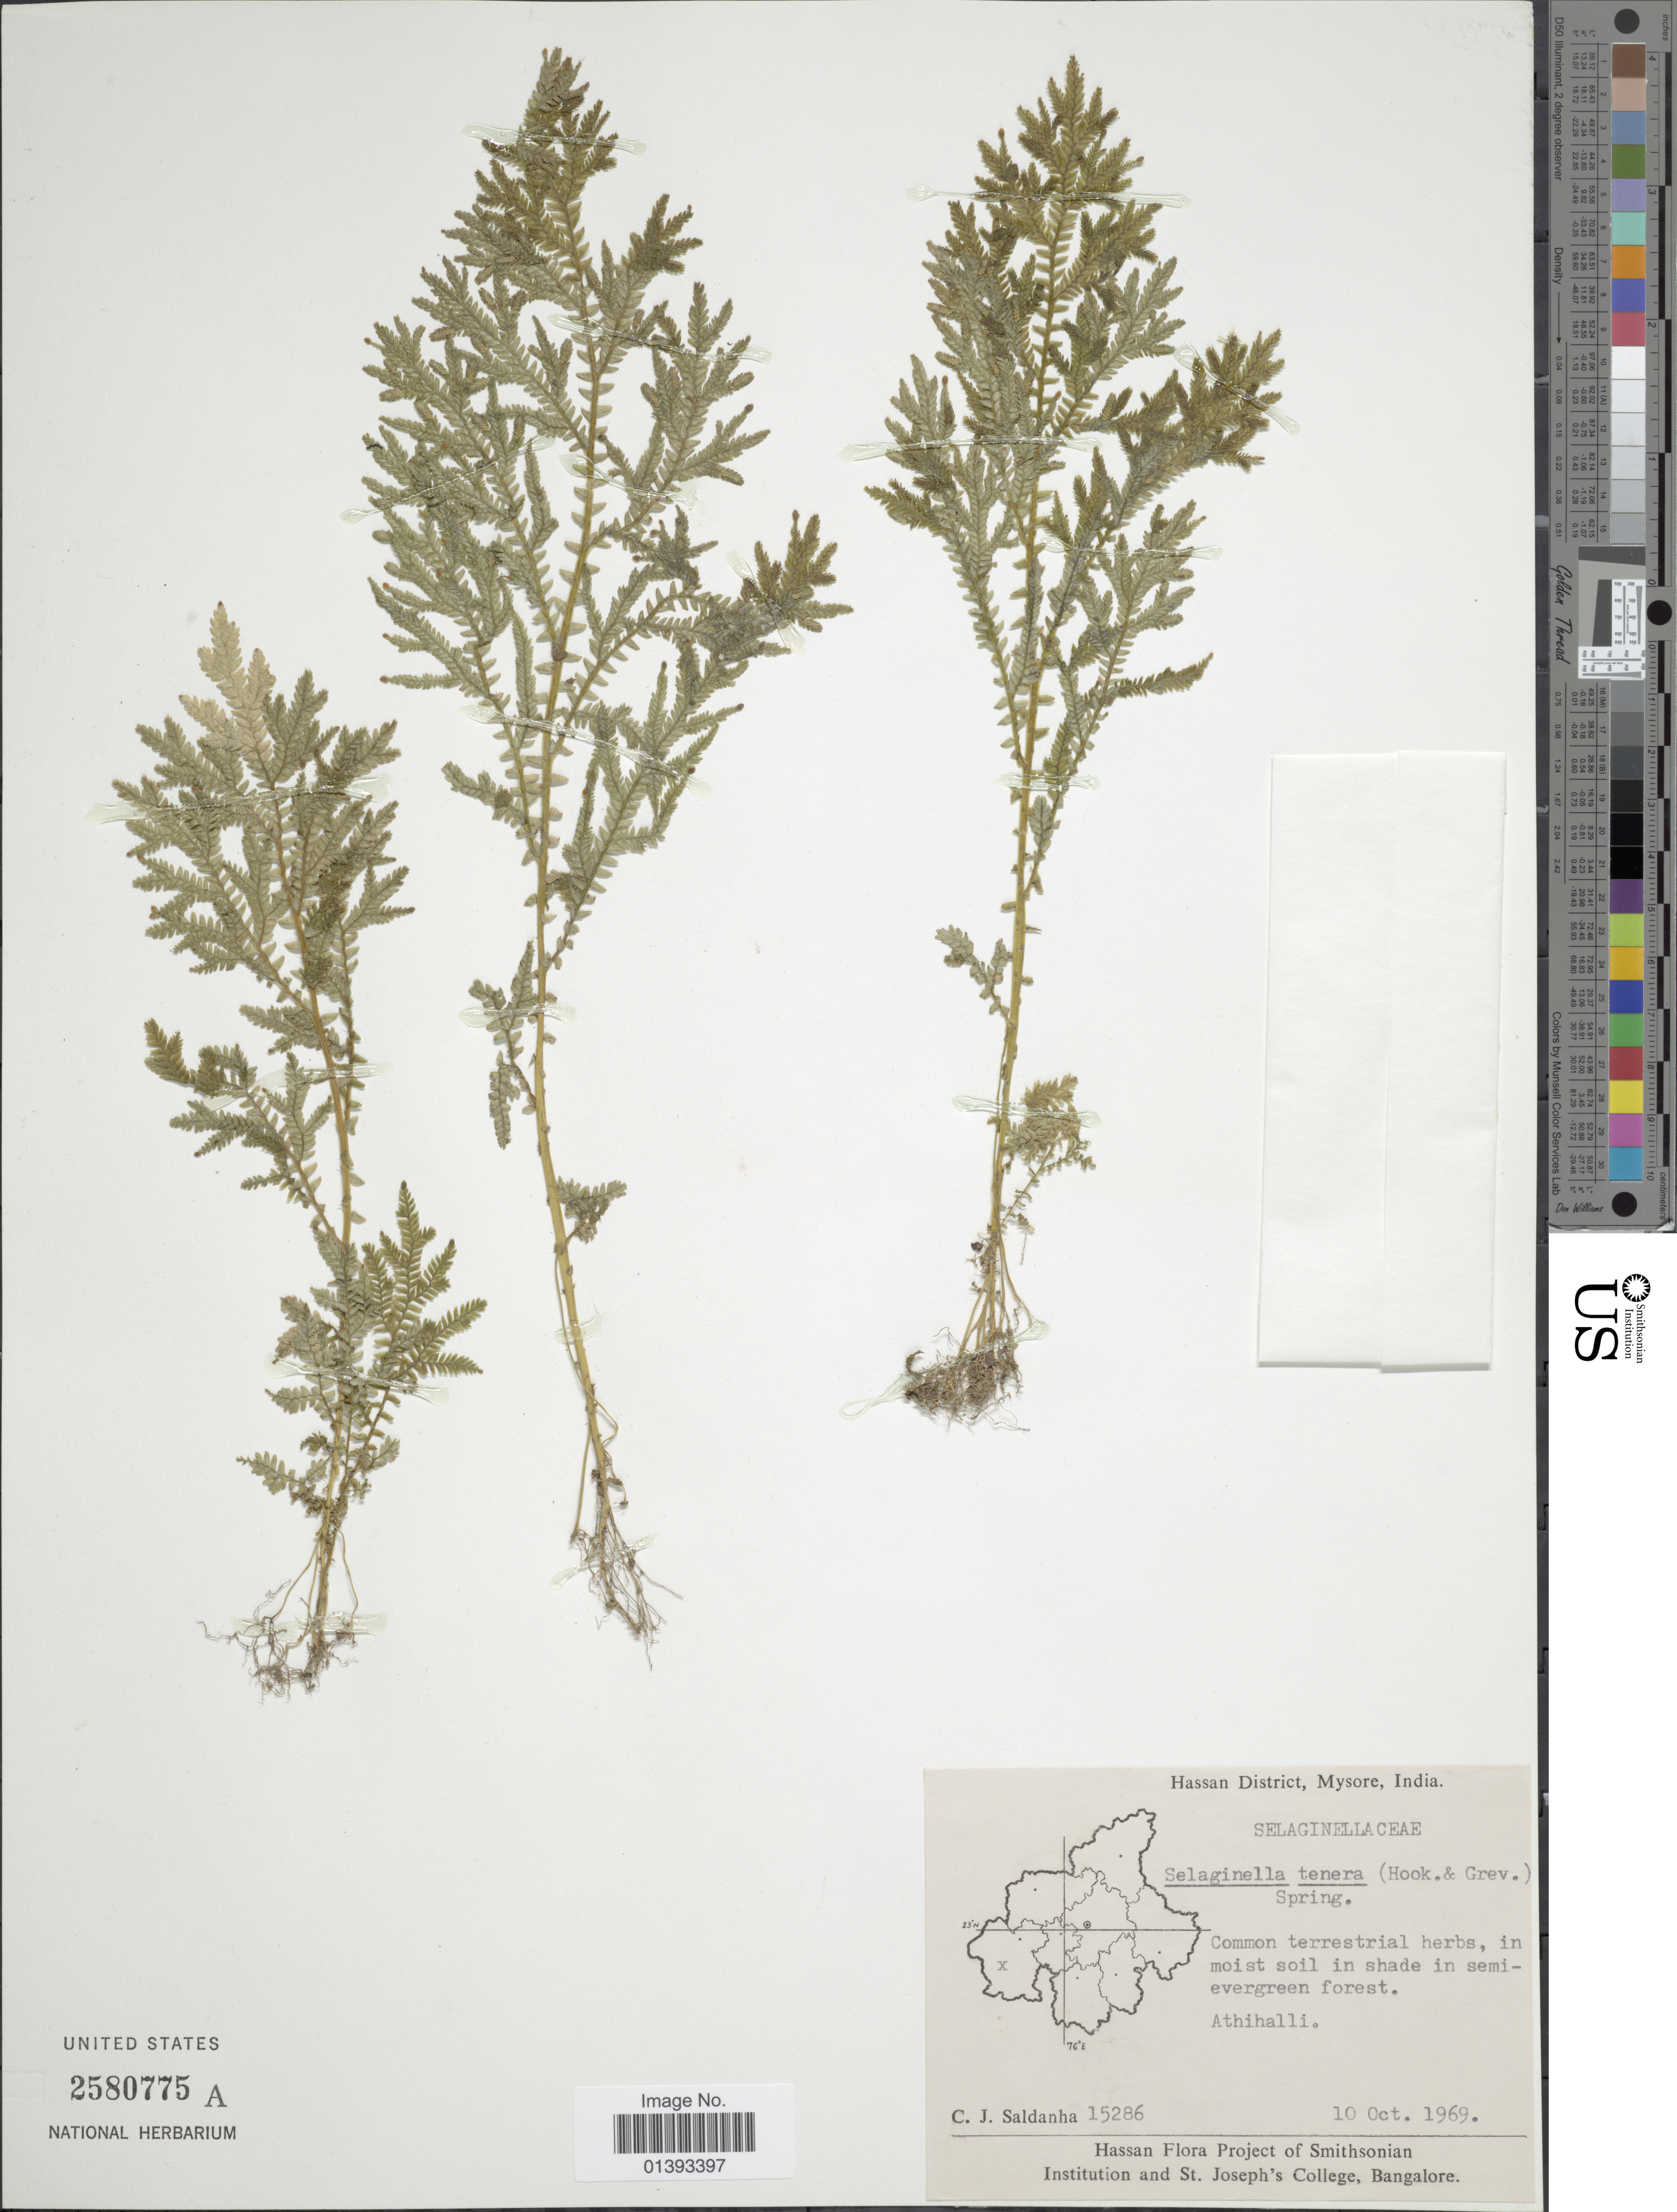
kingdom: Plantae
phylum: Tracheophyta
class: Lycopodiopsida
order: Selaginellales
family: Selaginellaceae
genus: Selaginella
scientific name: Selaginella tenera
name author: (Hook. & Grev.) Spring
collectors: C. J. Saldanha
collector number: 15286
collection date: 1969-10-10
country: India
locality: Hassan District, Mysore, Athihalli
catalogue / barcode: US 2580775A